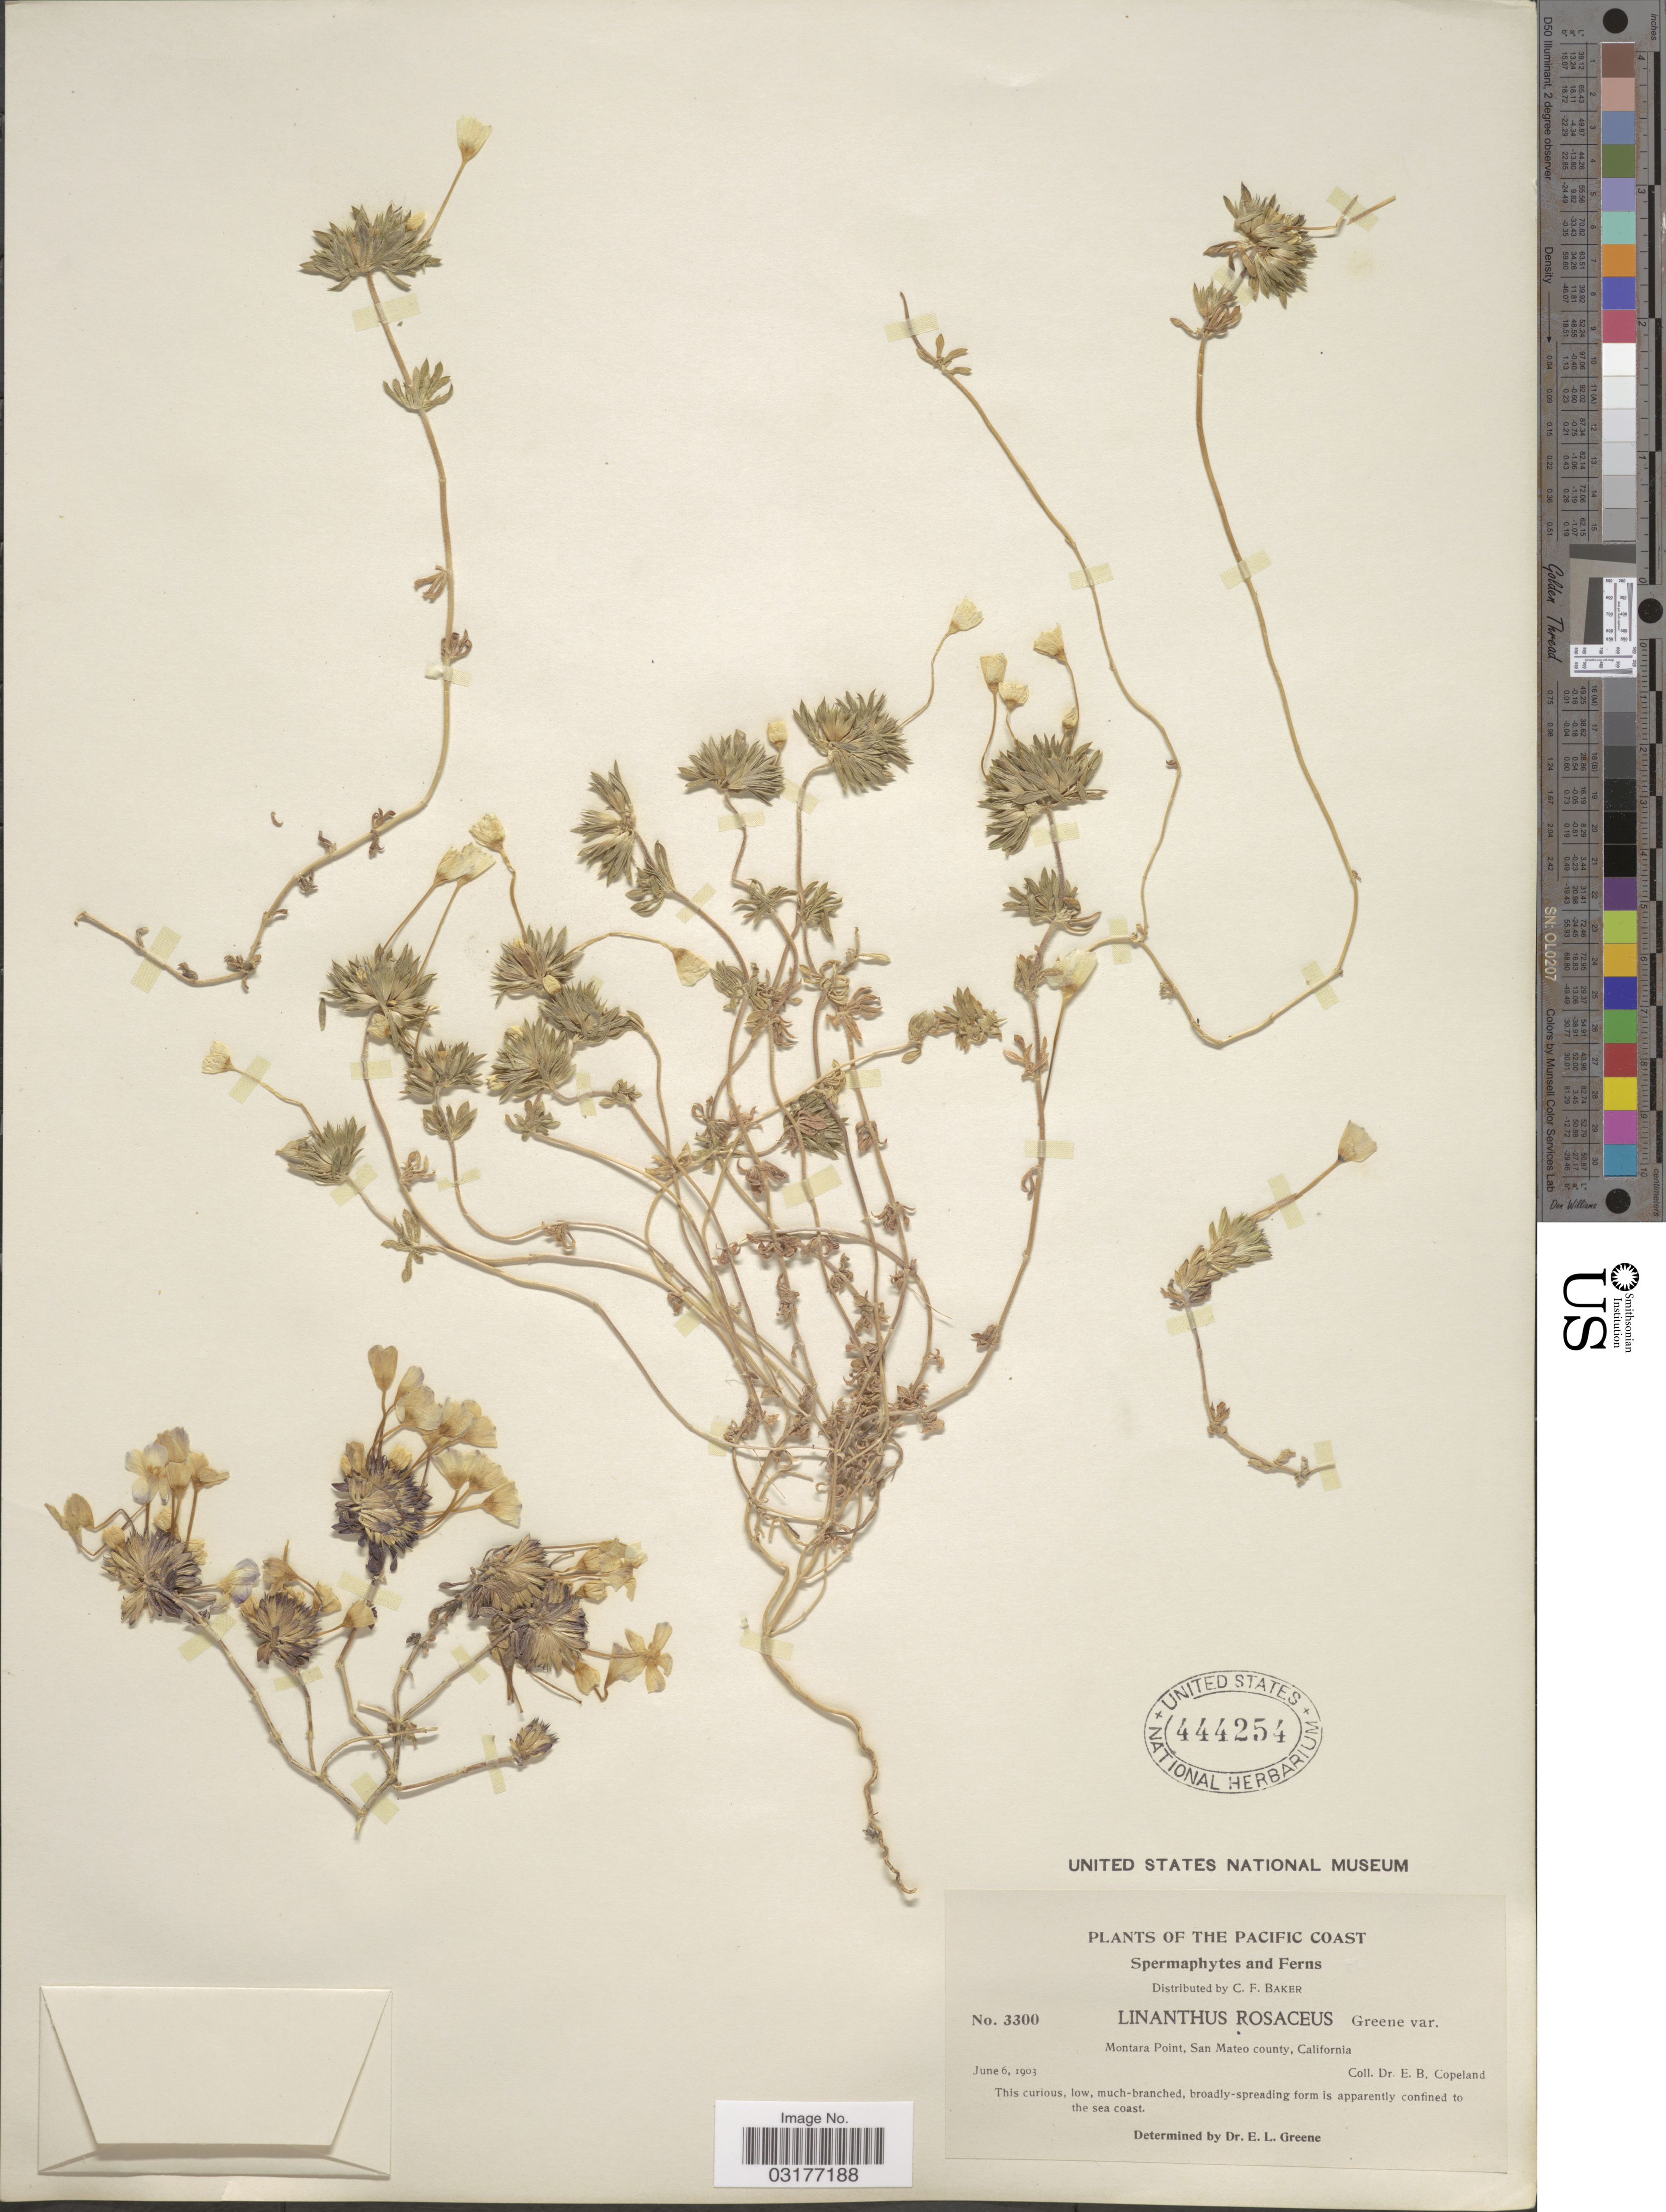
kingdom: Plantae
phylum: Tracheophyta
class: Magnoliopsida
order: Ericales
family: Polemoniaceae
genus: Leptosiphon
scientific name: Leptosiphon androsaceus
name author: Benth.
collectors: E. B. Copeland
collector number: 3300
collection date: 1903-06-06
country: United States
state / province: California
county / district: San Mateo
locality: The Pacific Coast. Montara Point, San Mateo county.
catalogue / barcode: US 444254